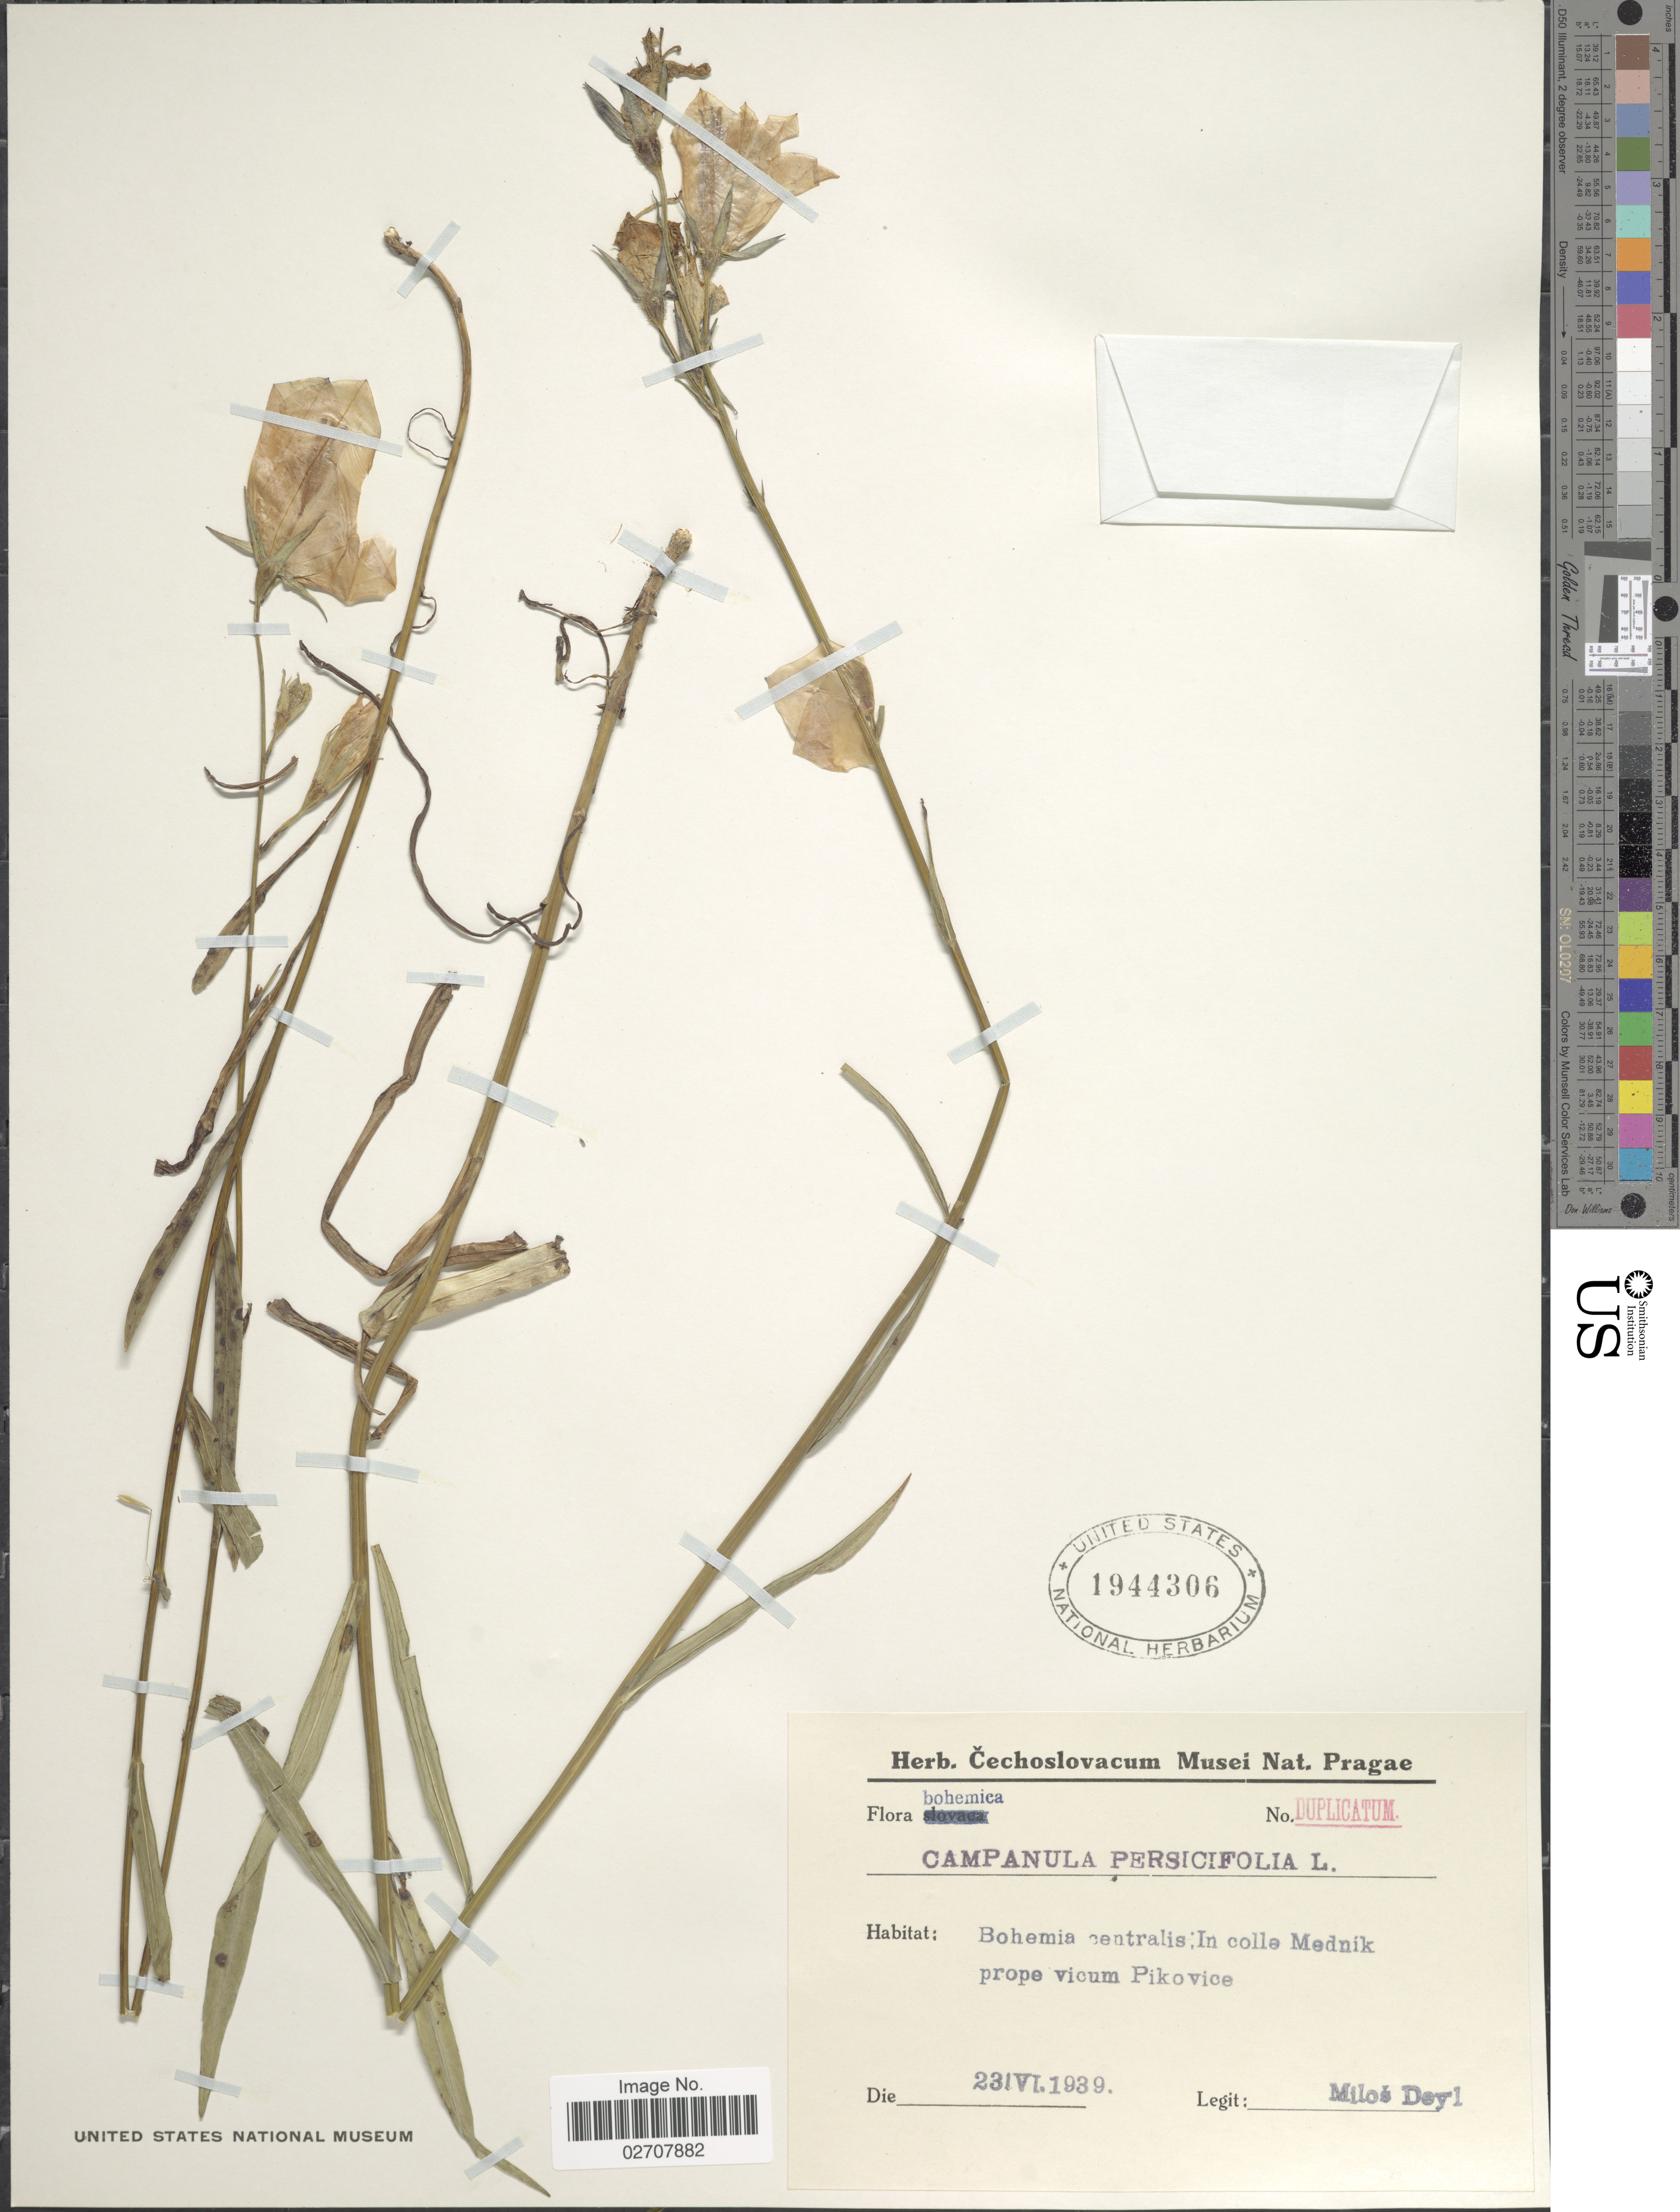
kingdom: Plantae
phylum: Tracheophyta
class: Magnoliopsida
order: Asterales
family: Campanulaceae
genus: Campanula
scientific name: Campanula persicifolia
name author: L.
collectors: M. Deyl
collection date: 1939-06-23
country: Czechia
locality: Bohemica. Bohemia centralis; In colle Mednik prope vicum Pikovice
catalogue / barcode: US 1944306